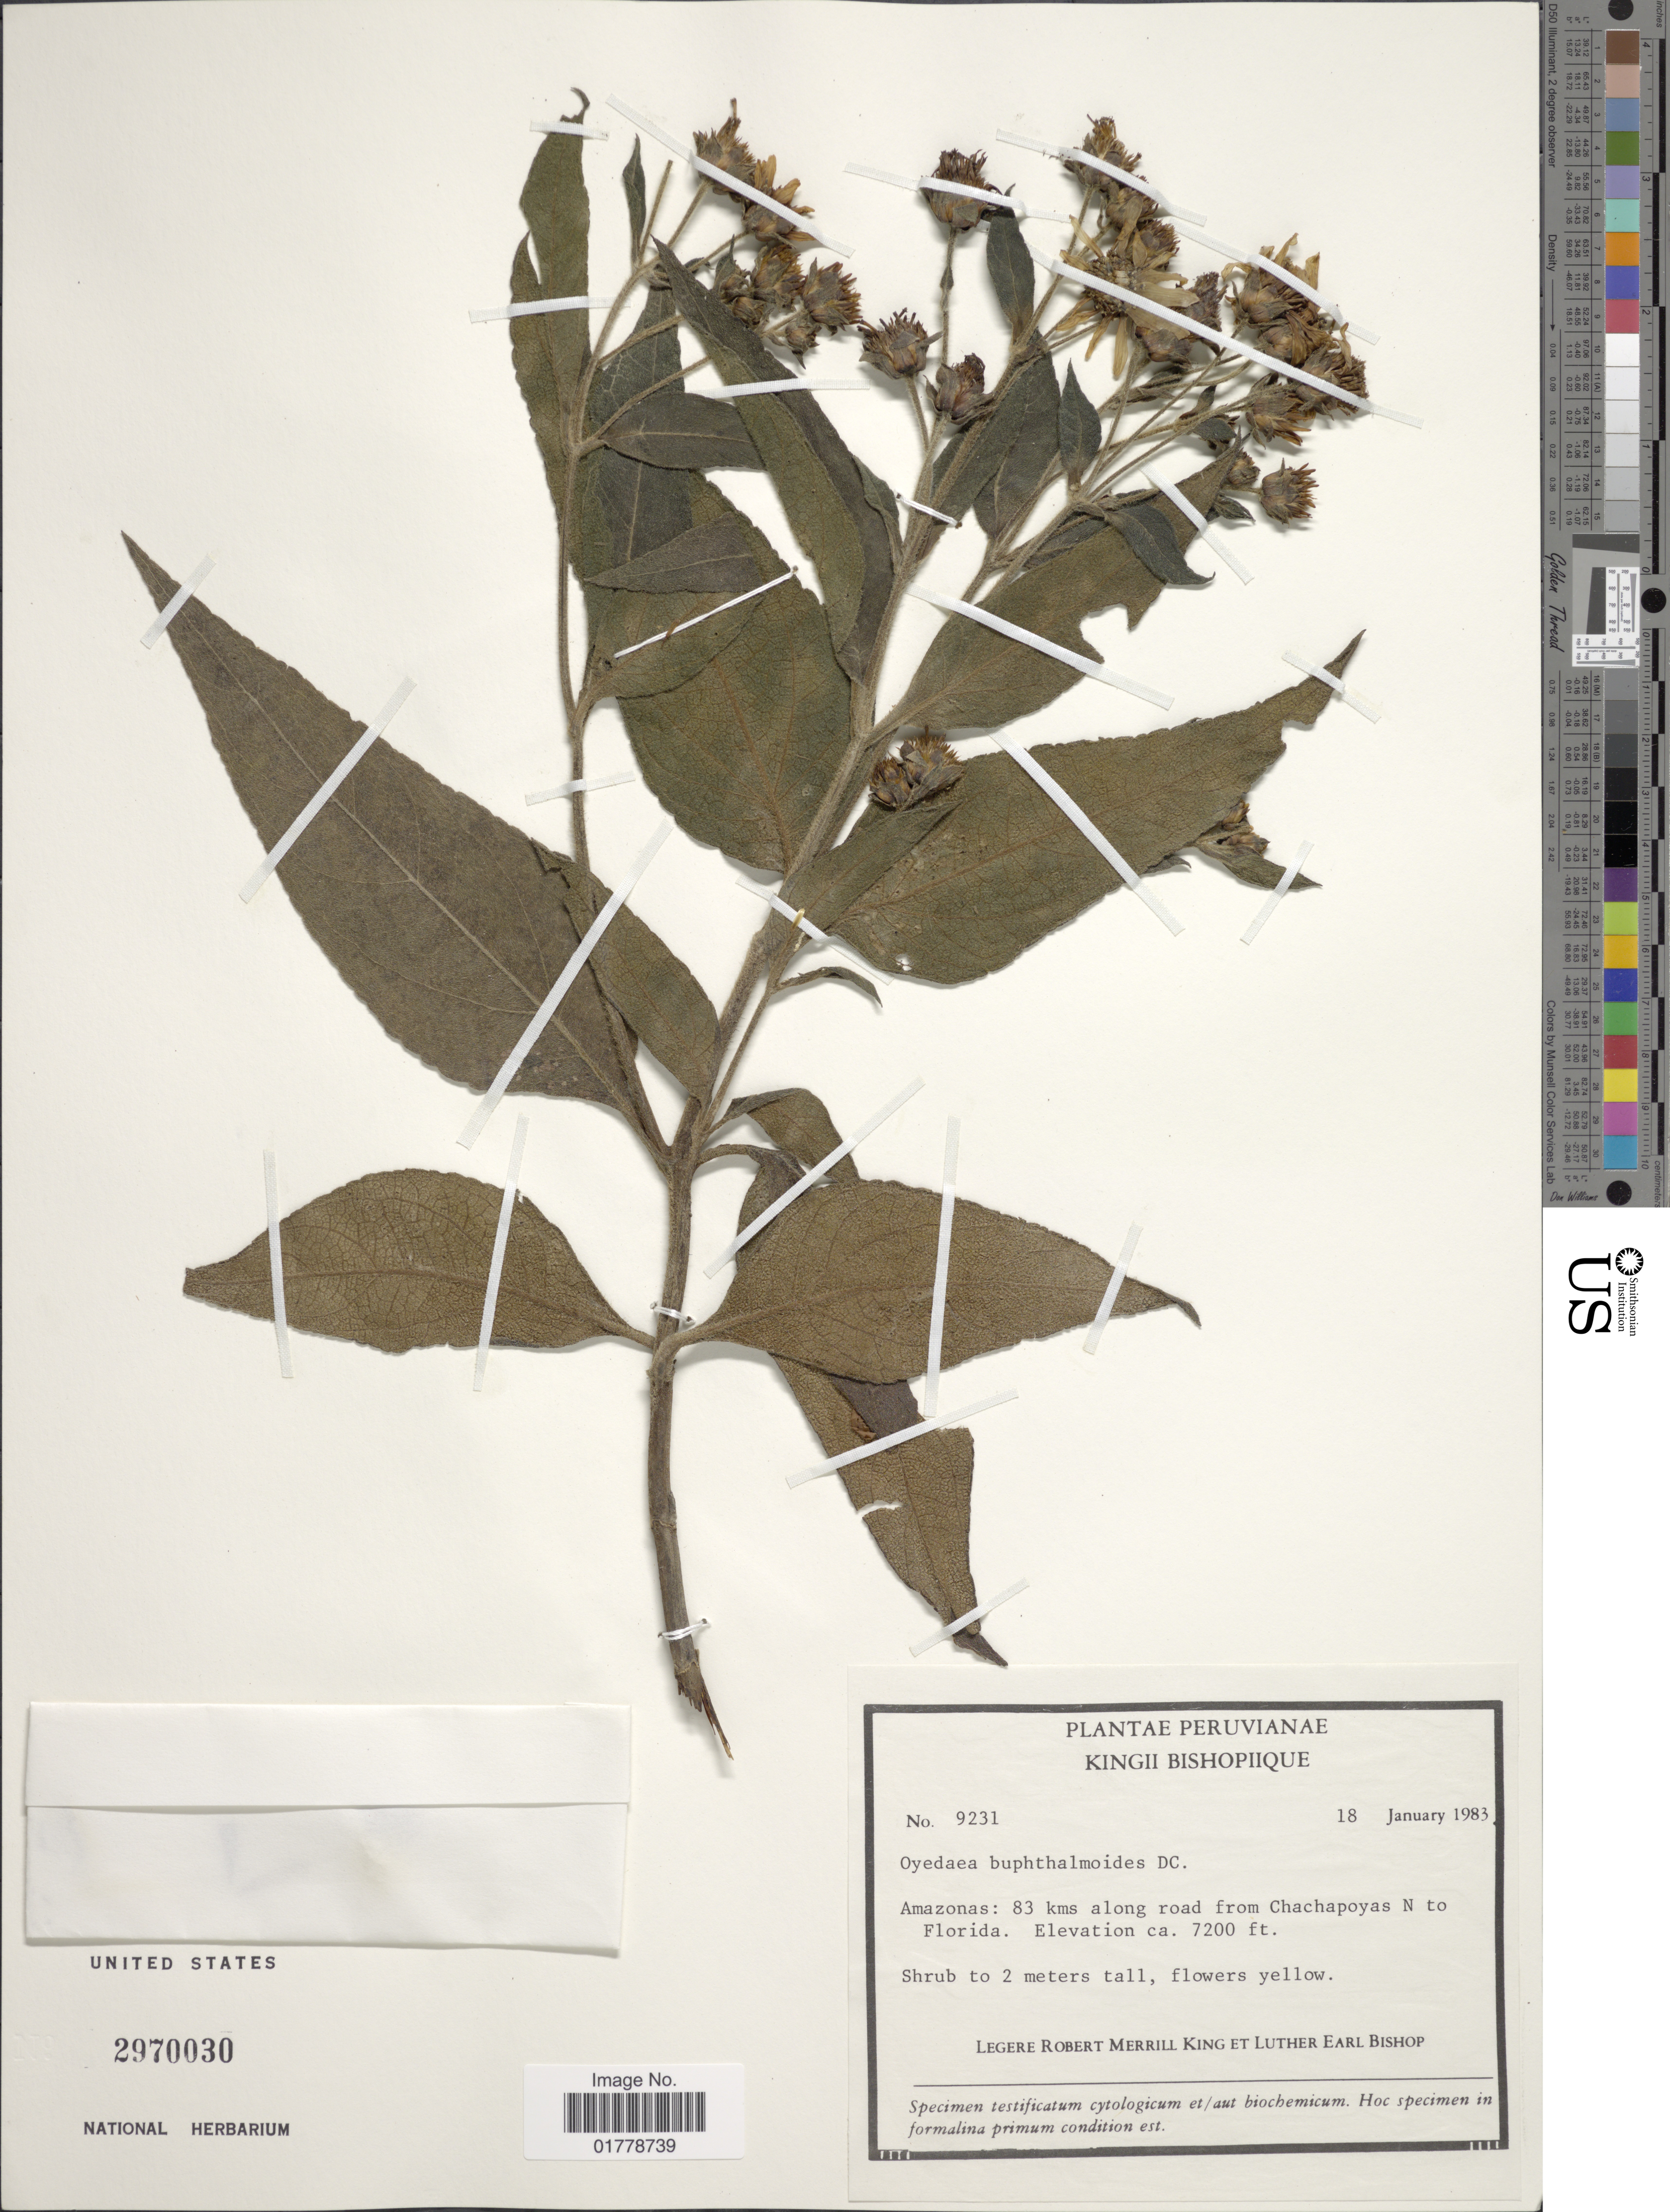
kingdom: Plantae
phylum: Tracheophyta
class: Magnoliopsida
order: Asterales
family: Asteraceae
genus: Oyedaea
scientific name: Oyedaea buphthalmoides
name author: DC.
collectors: R. M. King & L. E. Bishop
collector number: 9231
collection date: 1983-01-18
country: Peru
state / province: Amazonas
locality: Amazonas: 83 kms along road from Chachapoyas N to Florida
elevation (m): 2195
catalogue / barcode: US 2970030